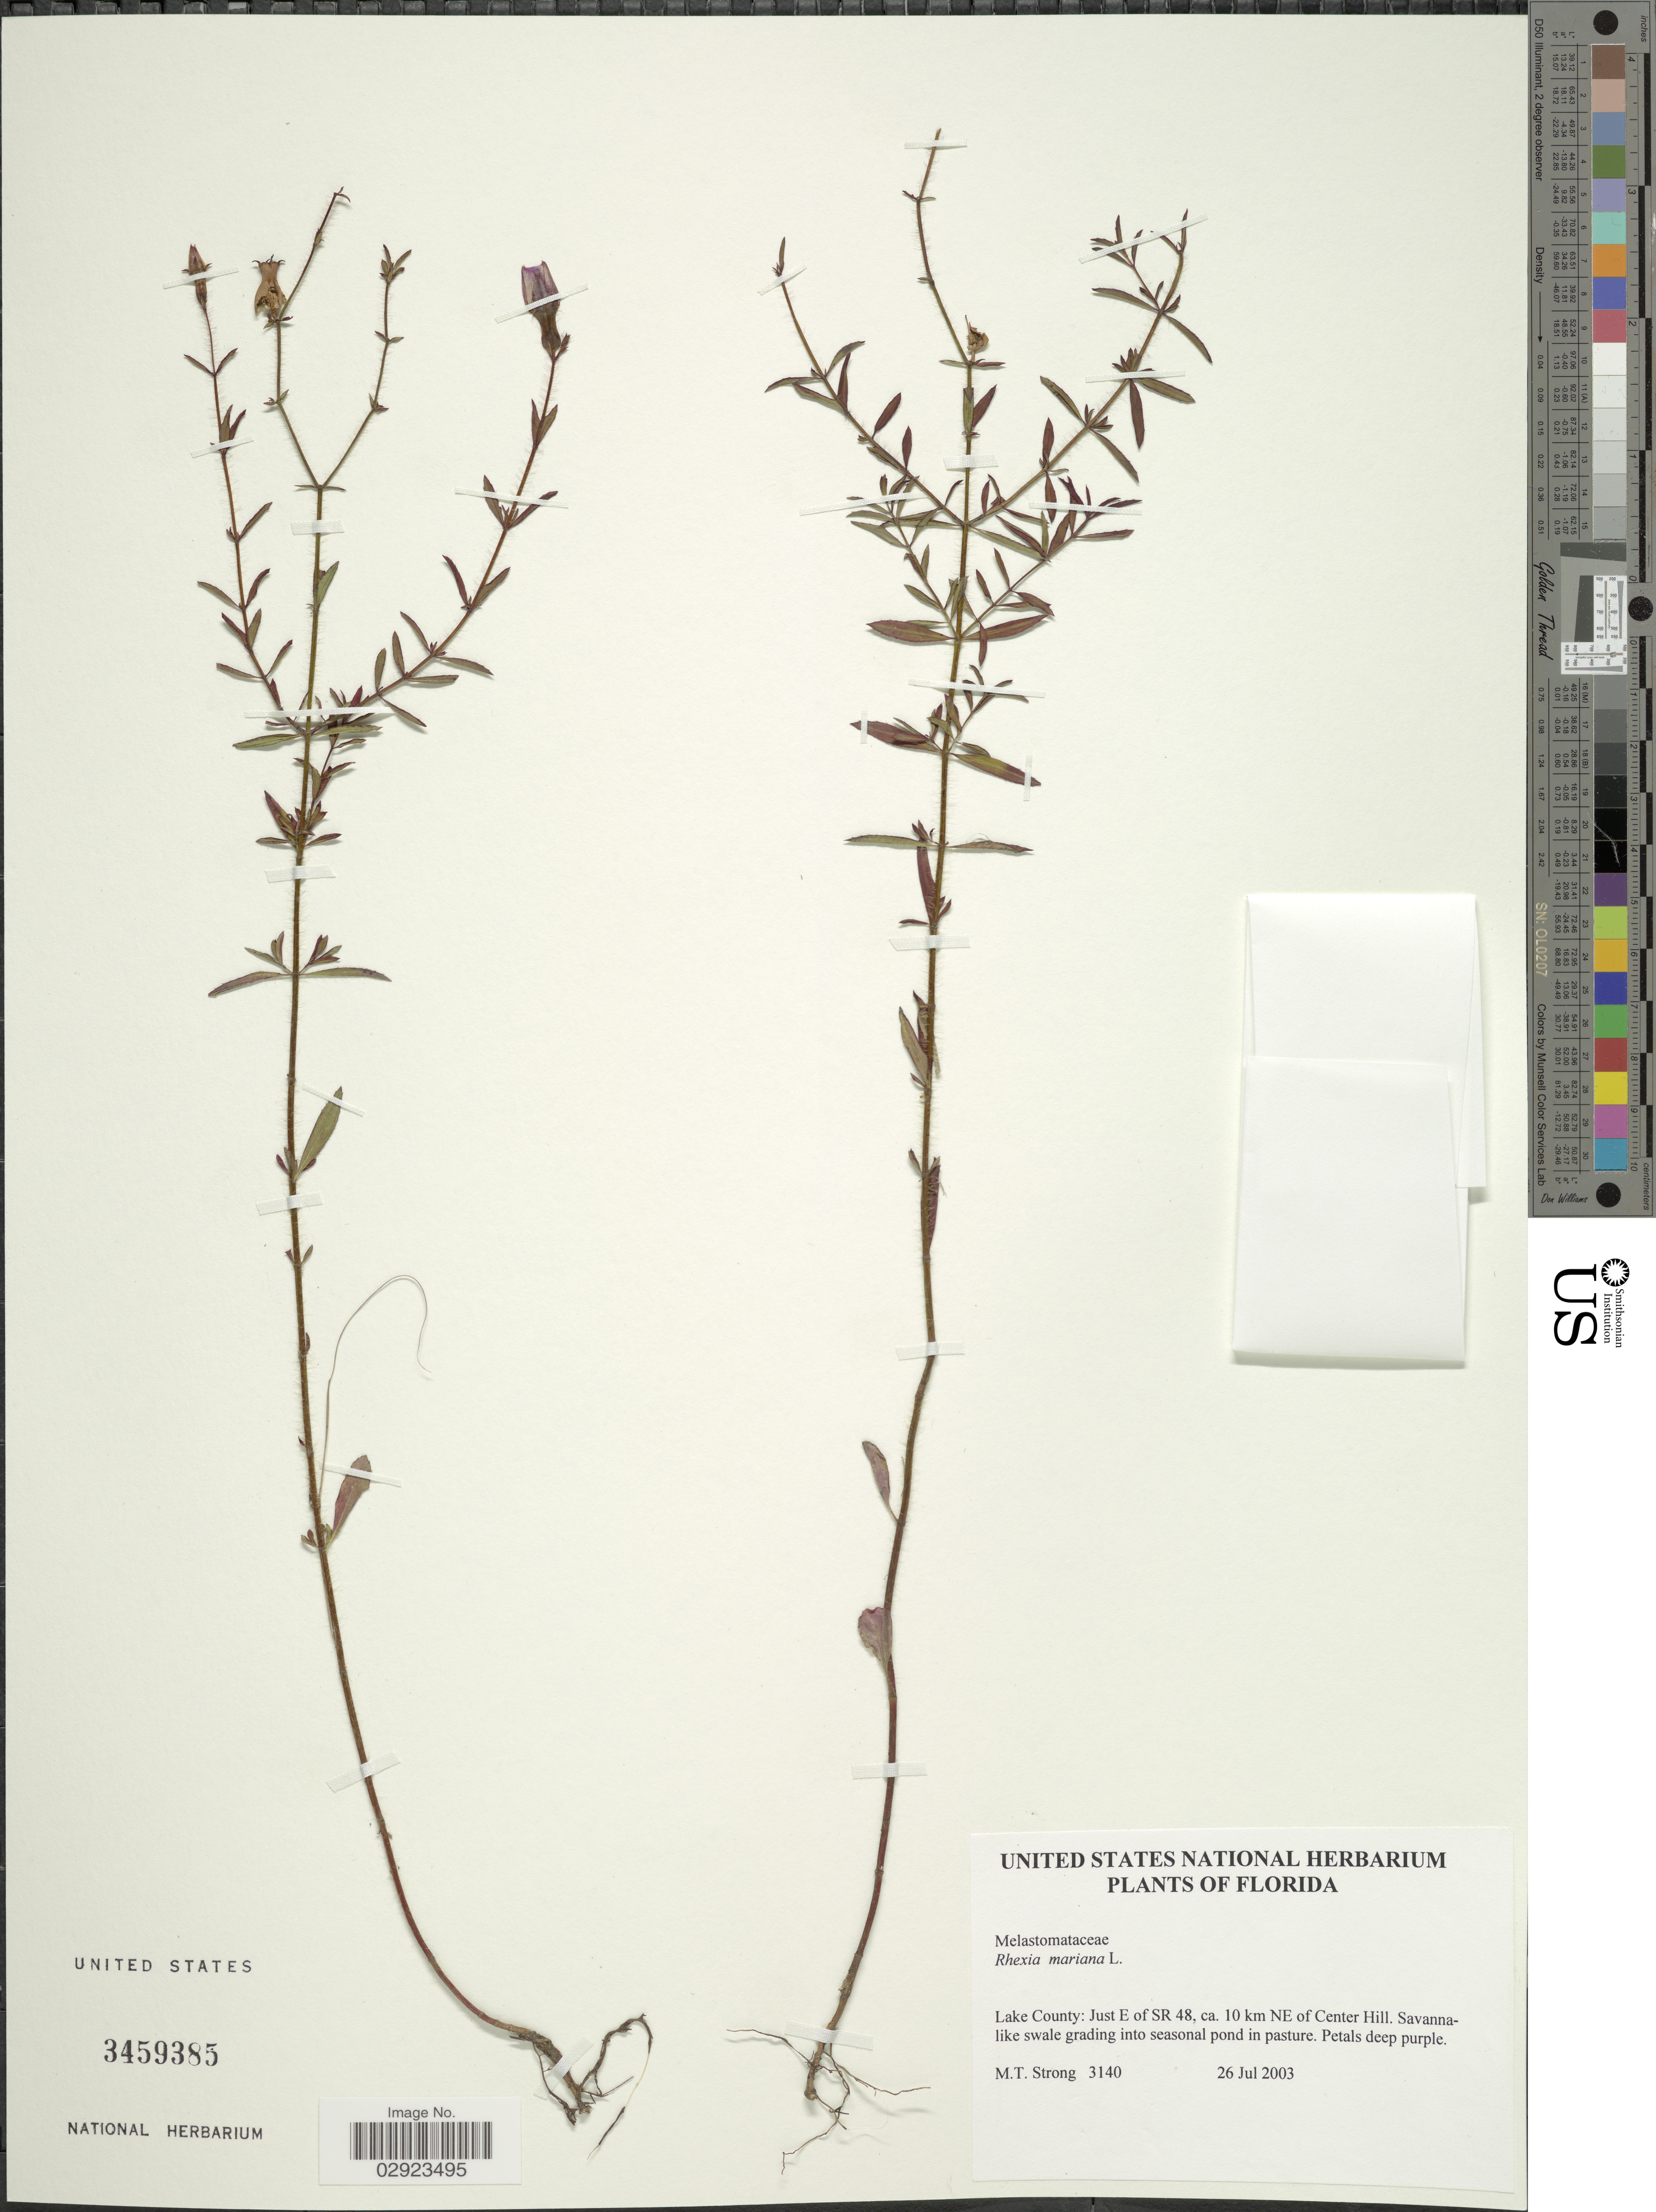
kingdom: Plantae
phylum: Tracheophyta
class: Magnoliopsida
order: Myrtales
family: Melastomataceae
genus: Rhexia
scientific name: Rhexia mariana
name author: L.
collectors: M. T. Strong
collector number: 3140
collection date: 2003-07-26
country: United States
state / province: Florida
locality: Lake County: Just E of SE 48, ca. 10 km NE of Center Hill.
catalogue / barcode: US 3459385